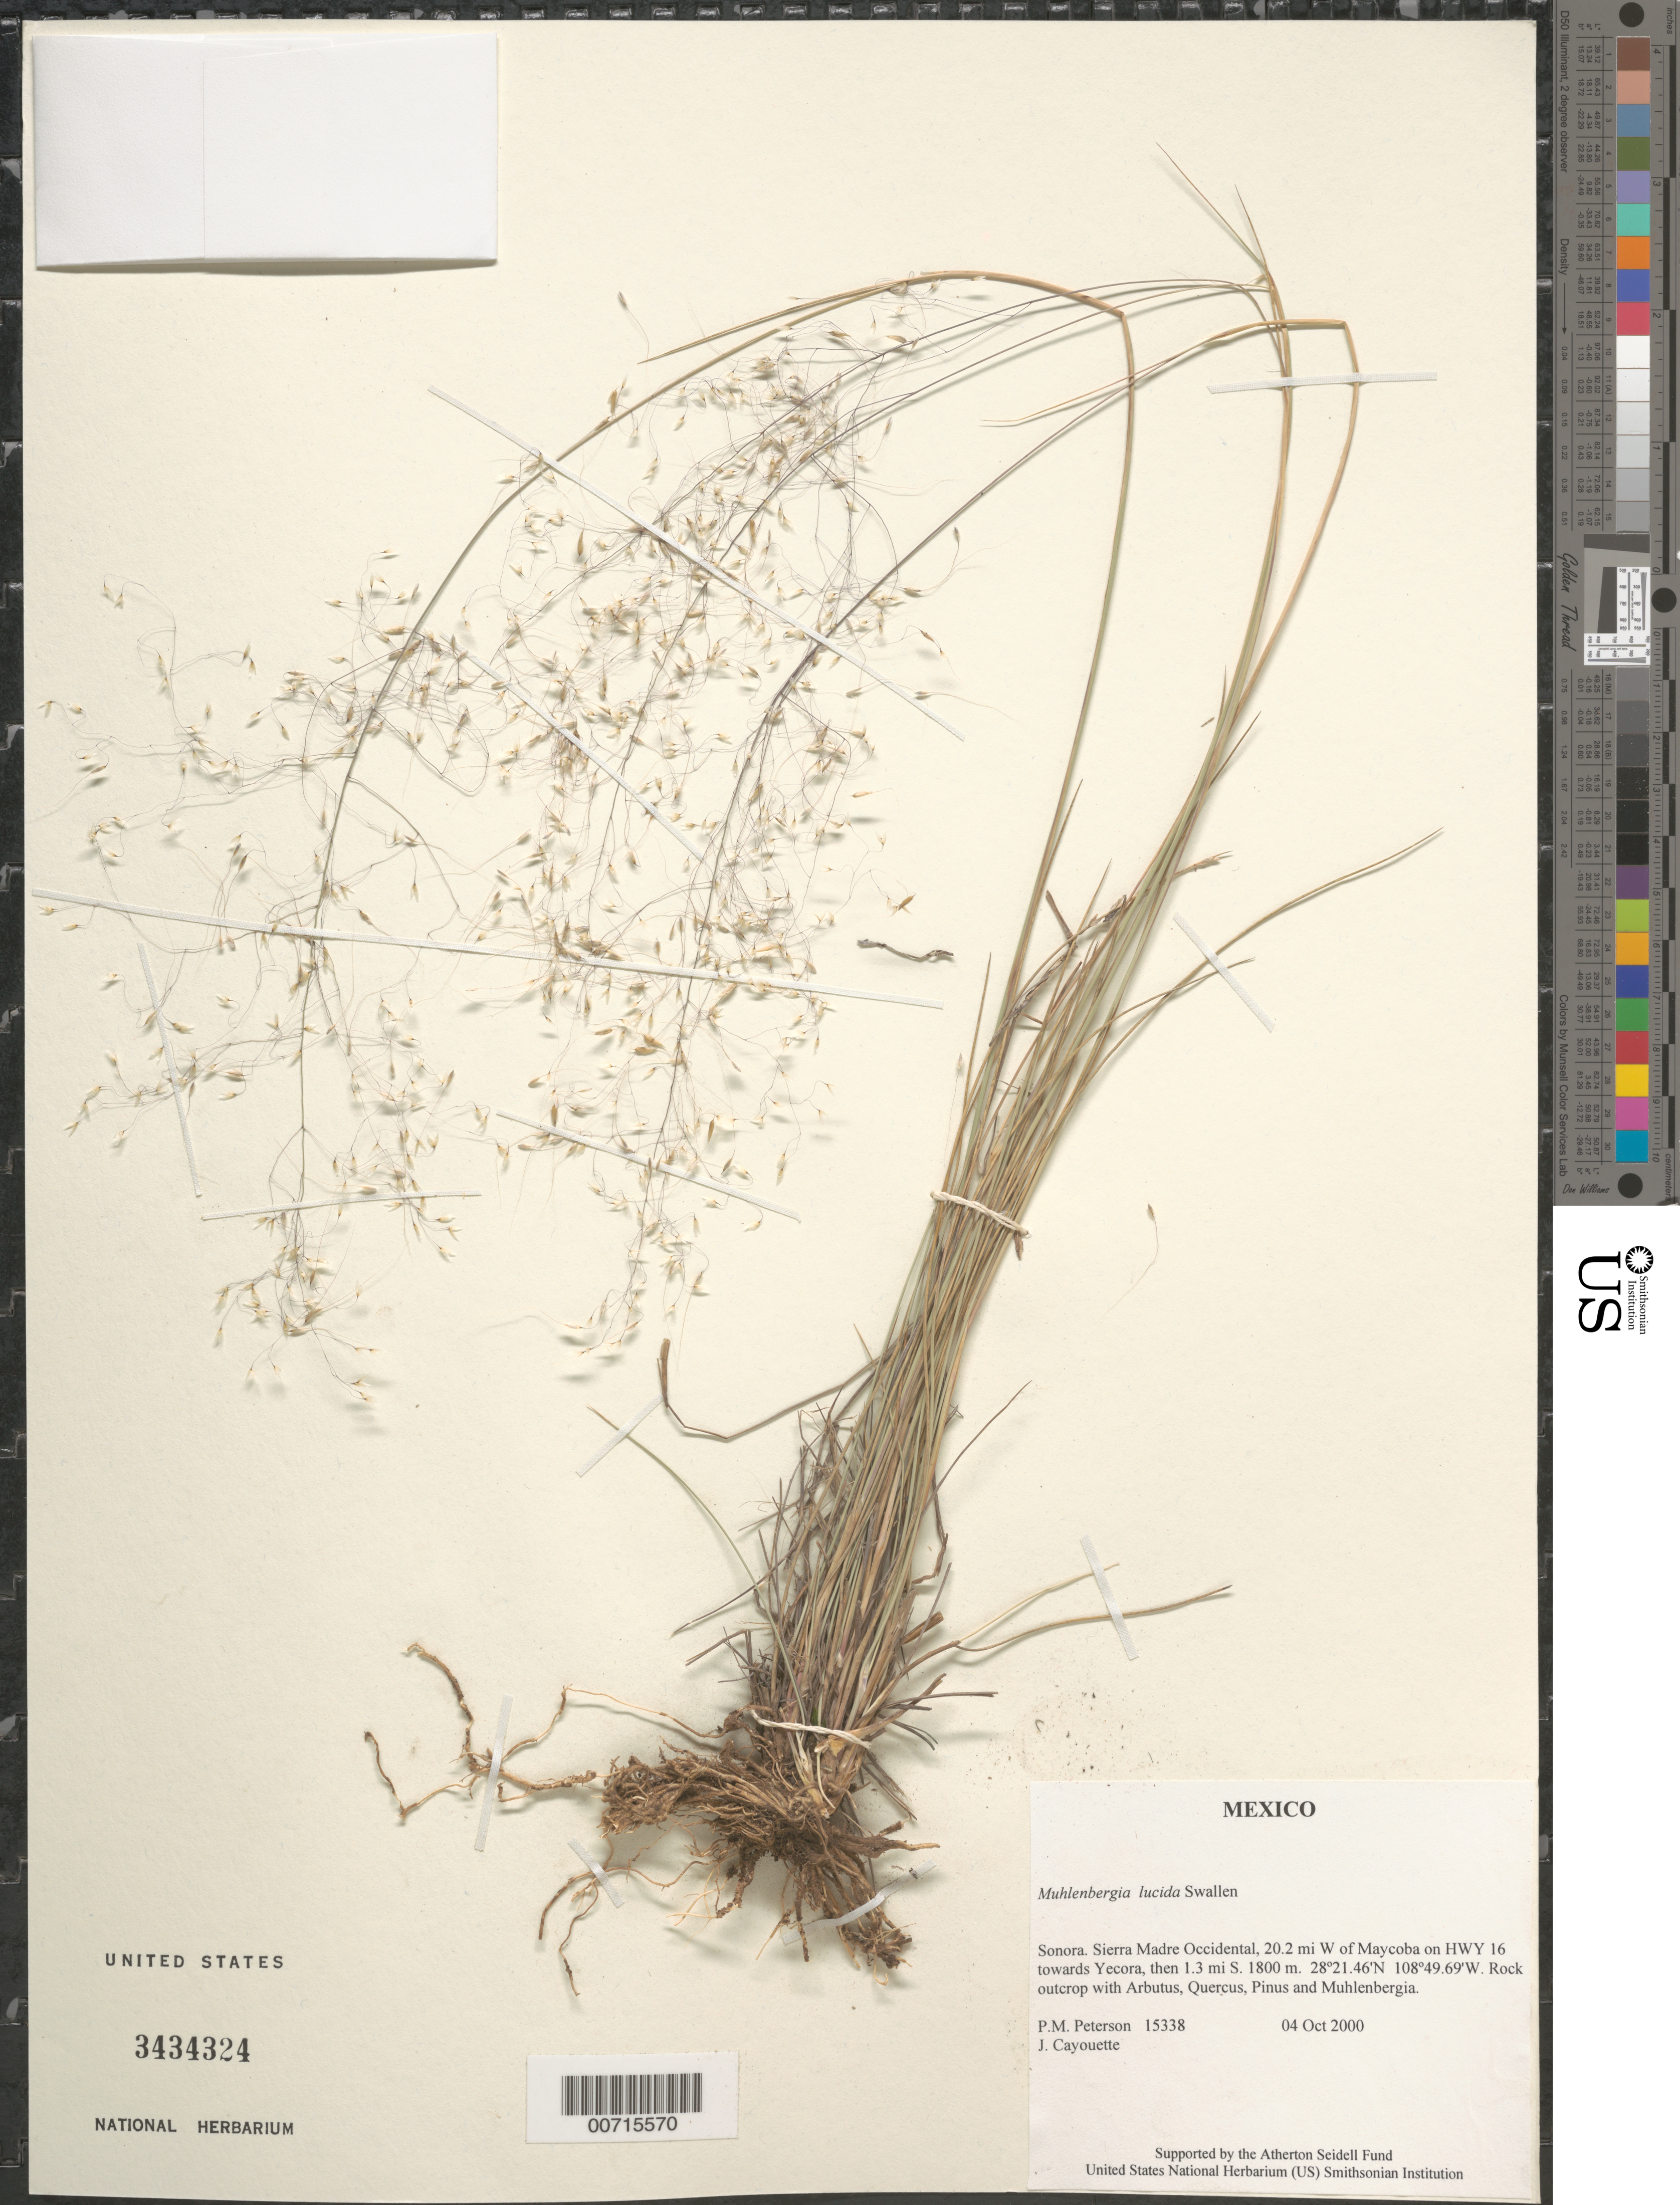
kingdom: Plantae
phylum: Tracheophyta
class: Liliopsida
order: Poales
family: Poaceae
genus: Muhlenbergia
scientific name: Muhlenbergia lucida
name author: Swallen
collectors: P. M. Peterson & J. Cayouette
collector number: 15338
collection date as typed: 04 Oct 2000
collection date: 2000-10-04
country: Mexico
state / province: Sonora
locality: Sierra Madre Occidental, 20.2 mi W of Maycoba on HWY 16 towards Yecora, then 1.3 mi S.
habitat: Rock outcrop with Arbutus, Quercus, Pinus and Muhlenbergia.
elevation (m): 1800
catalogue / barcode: US 3434324